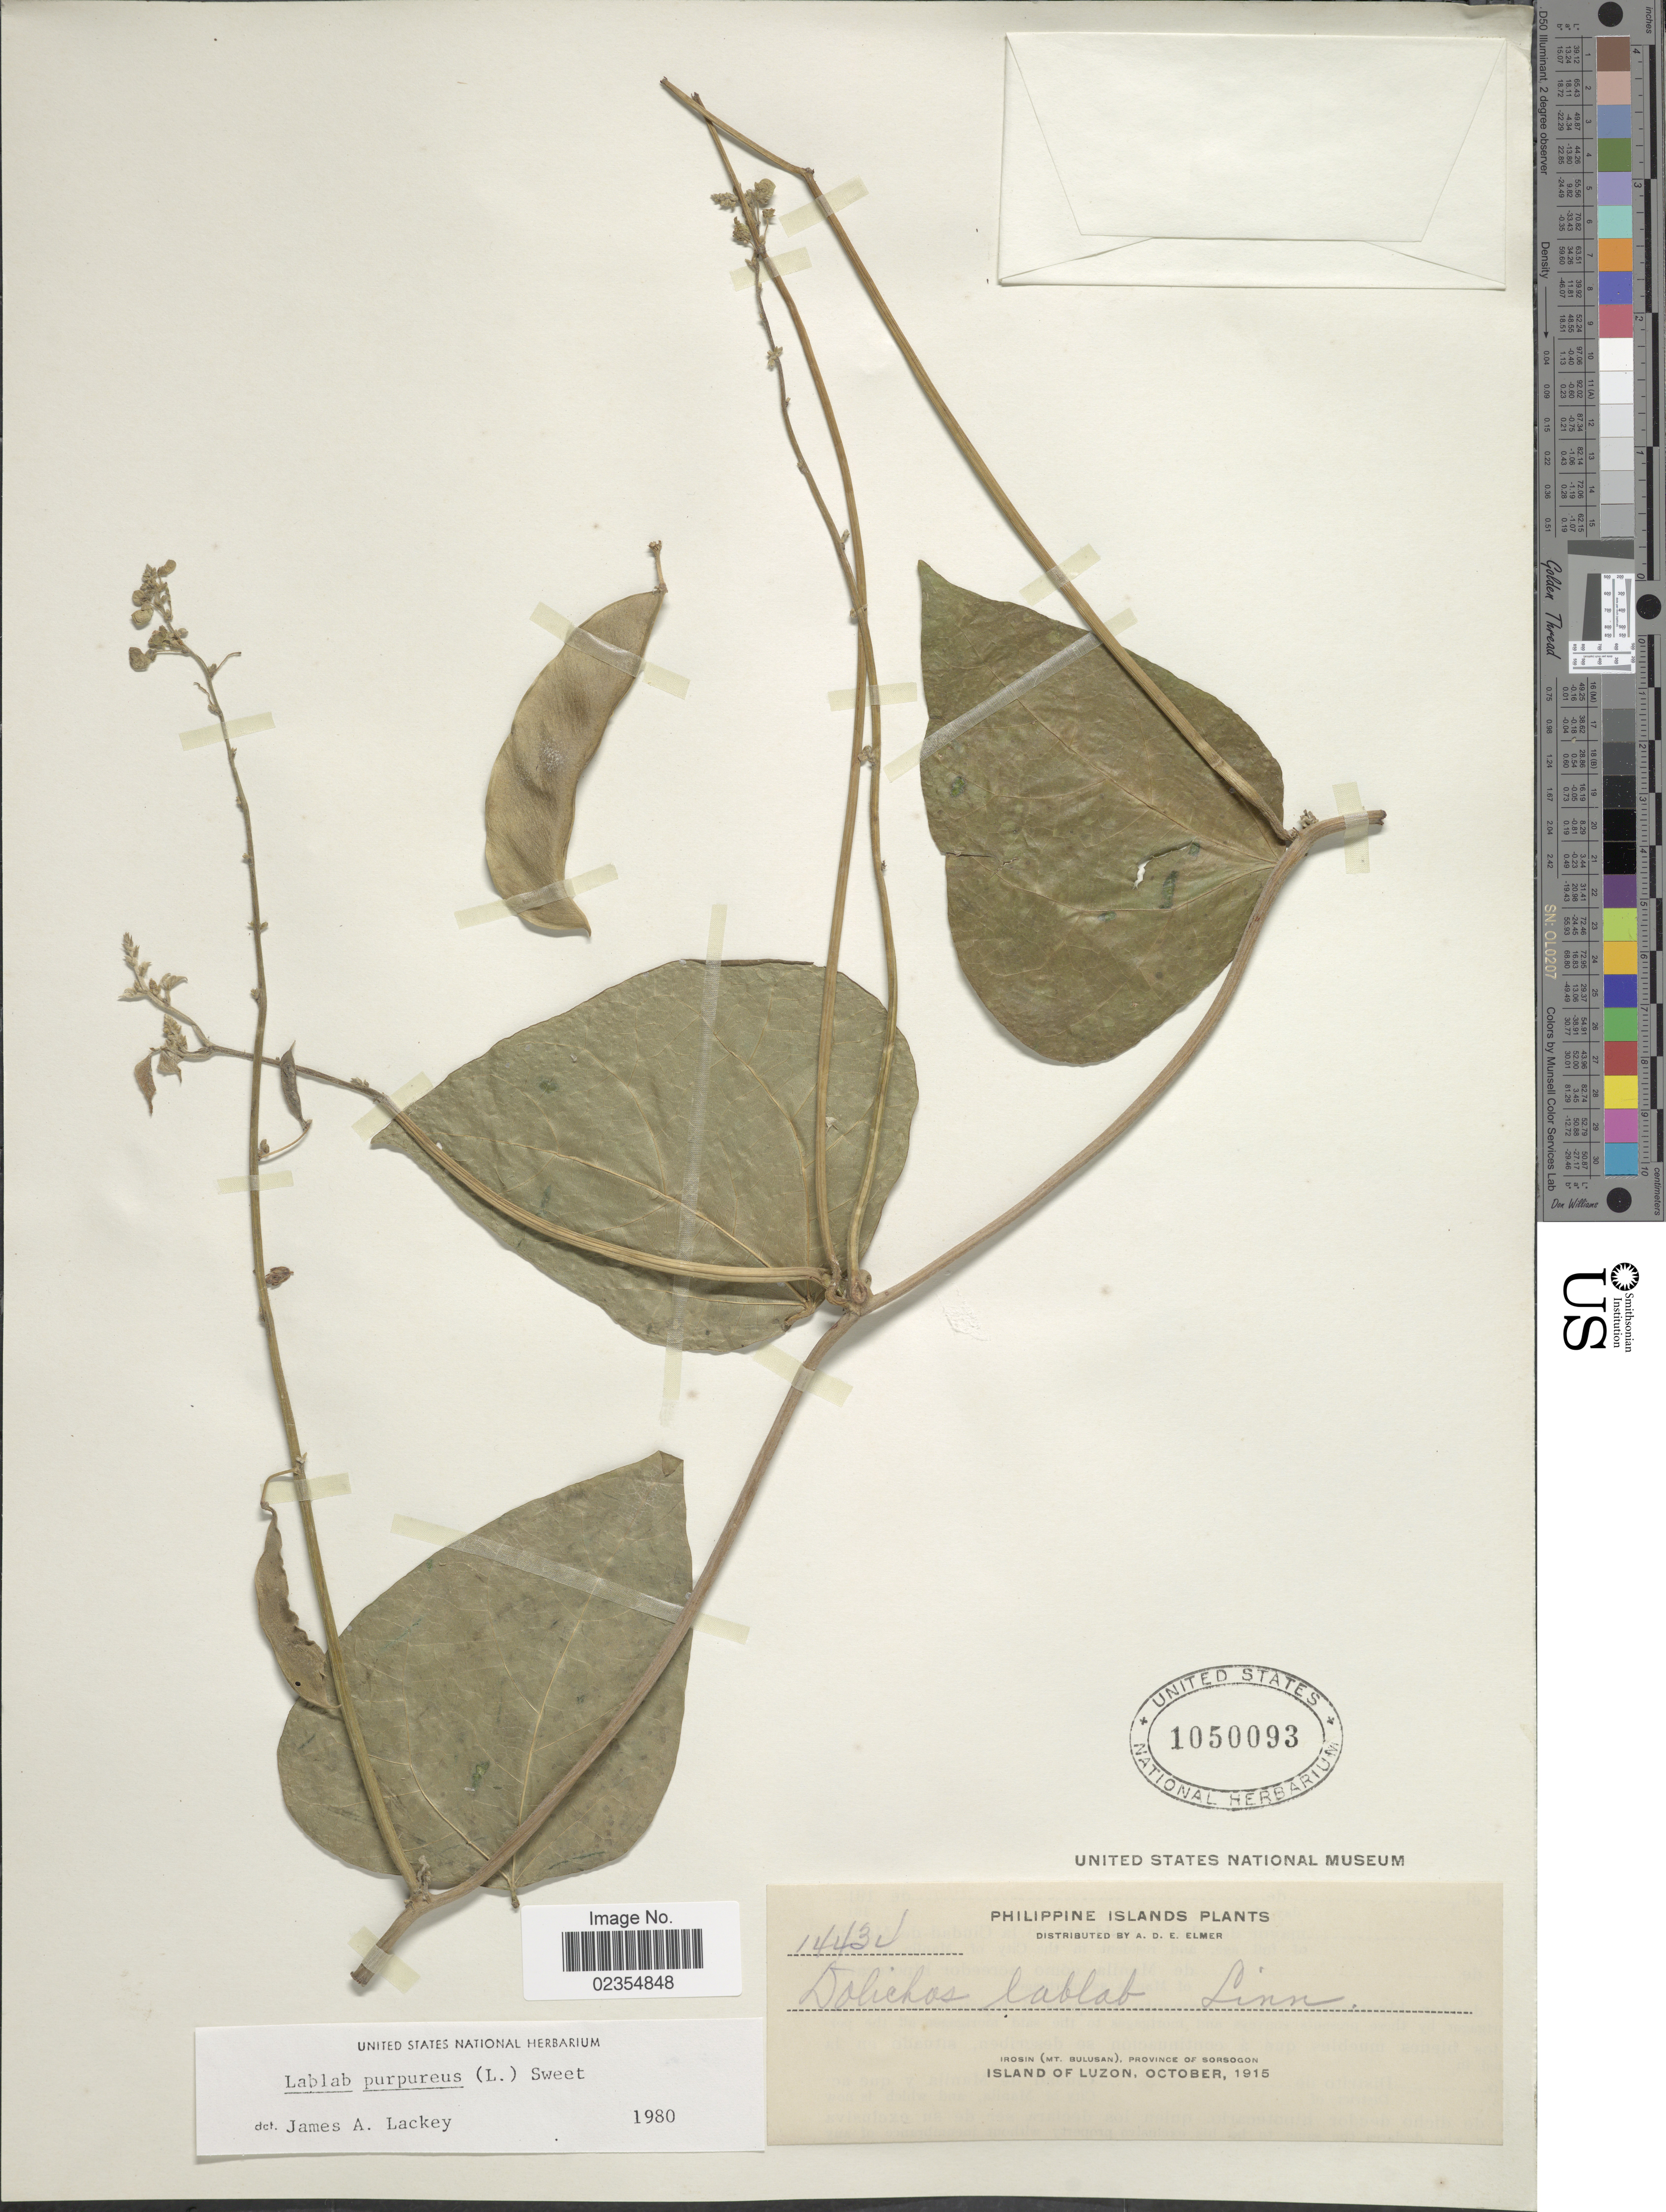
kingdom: Plantae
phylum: Tracheophyta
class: Magnoliopsida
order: Fabales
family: Fabaceae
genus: Lablab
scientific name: Lablab purpureus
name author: (L.) Sweet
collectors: A. D. E. Elmer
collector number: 14434*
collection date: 1915-10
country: Philippines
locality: Irosin (Mt. Bulusan), province o Sorgsogon, Island of Luzon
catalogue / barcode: US 1050093